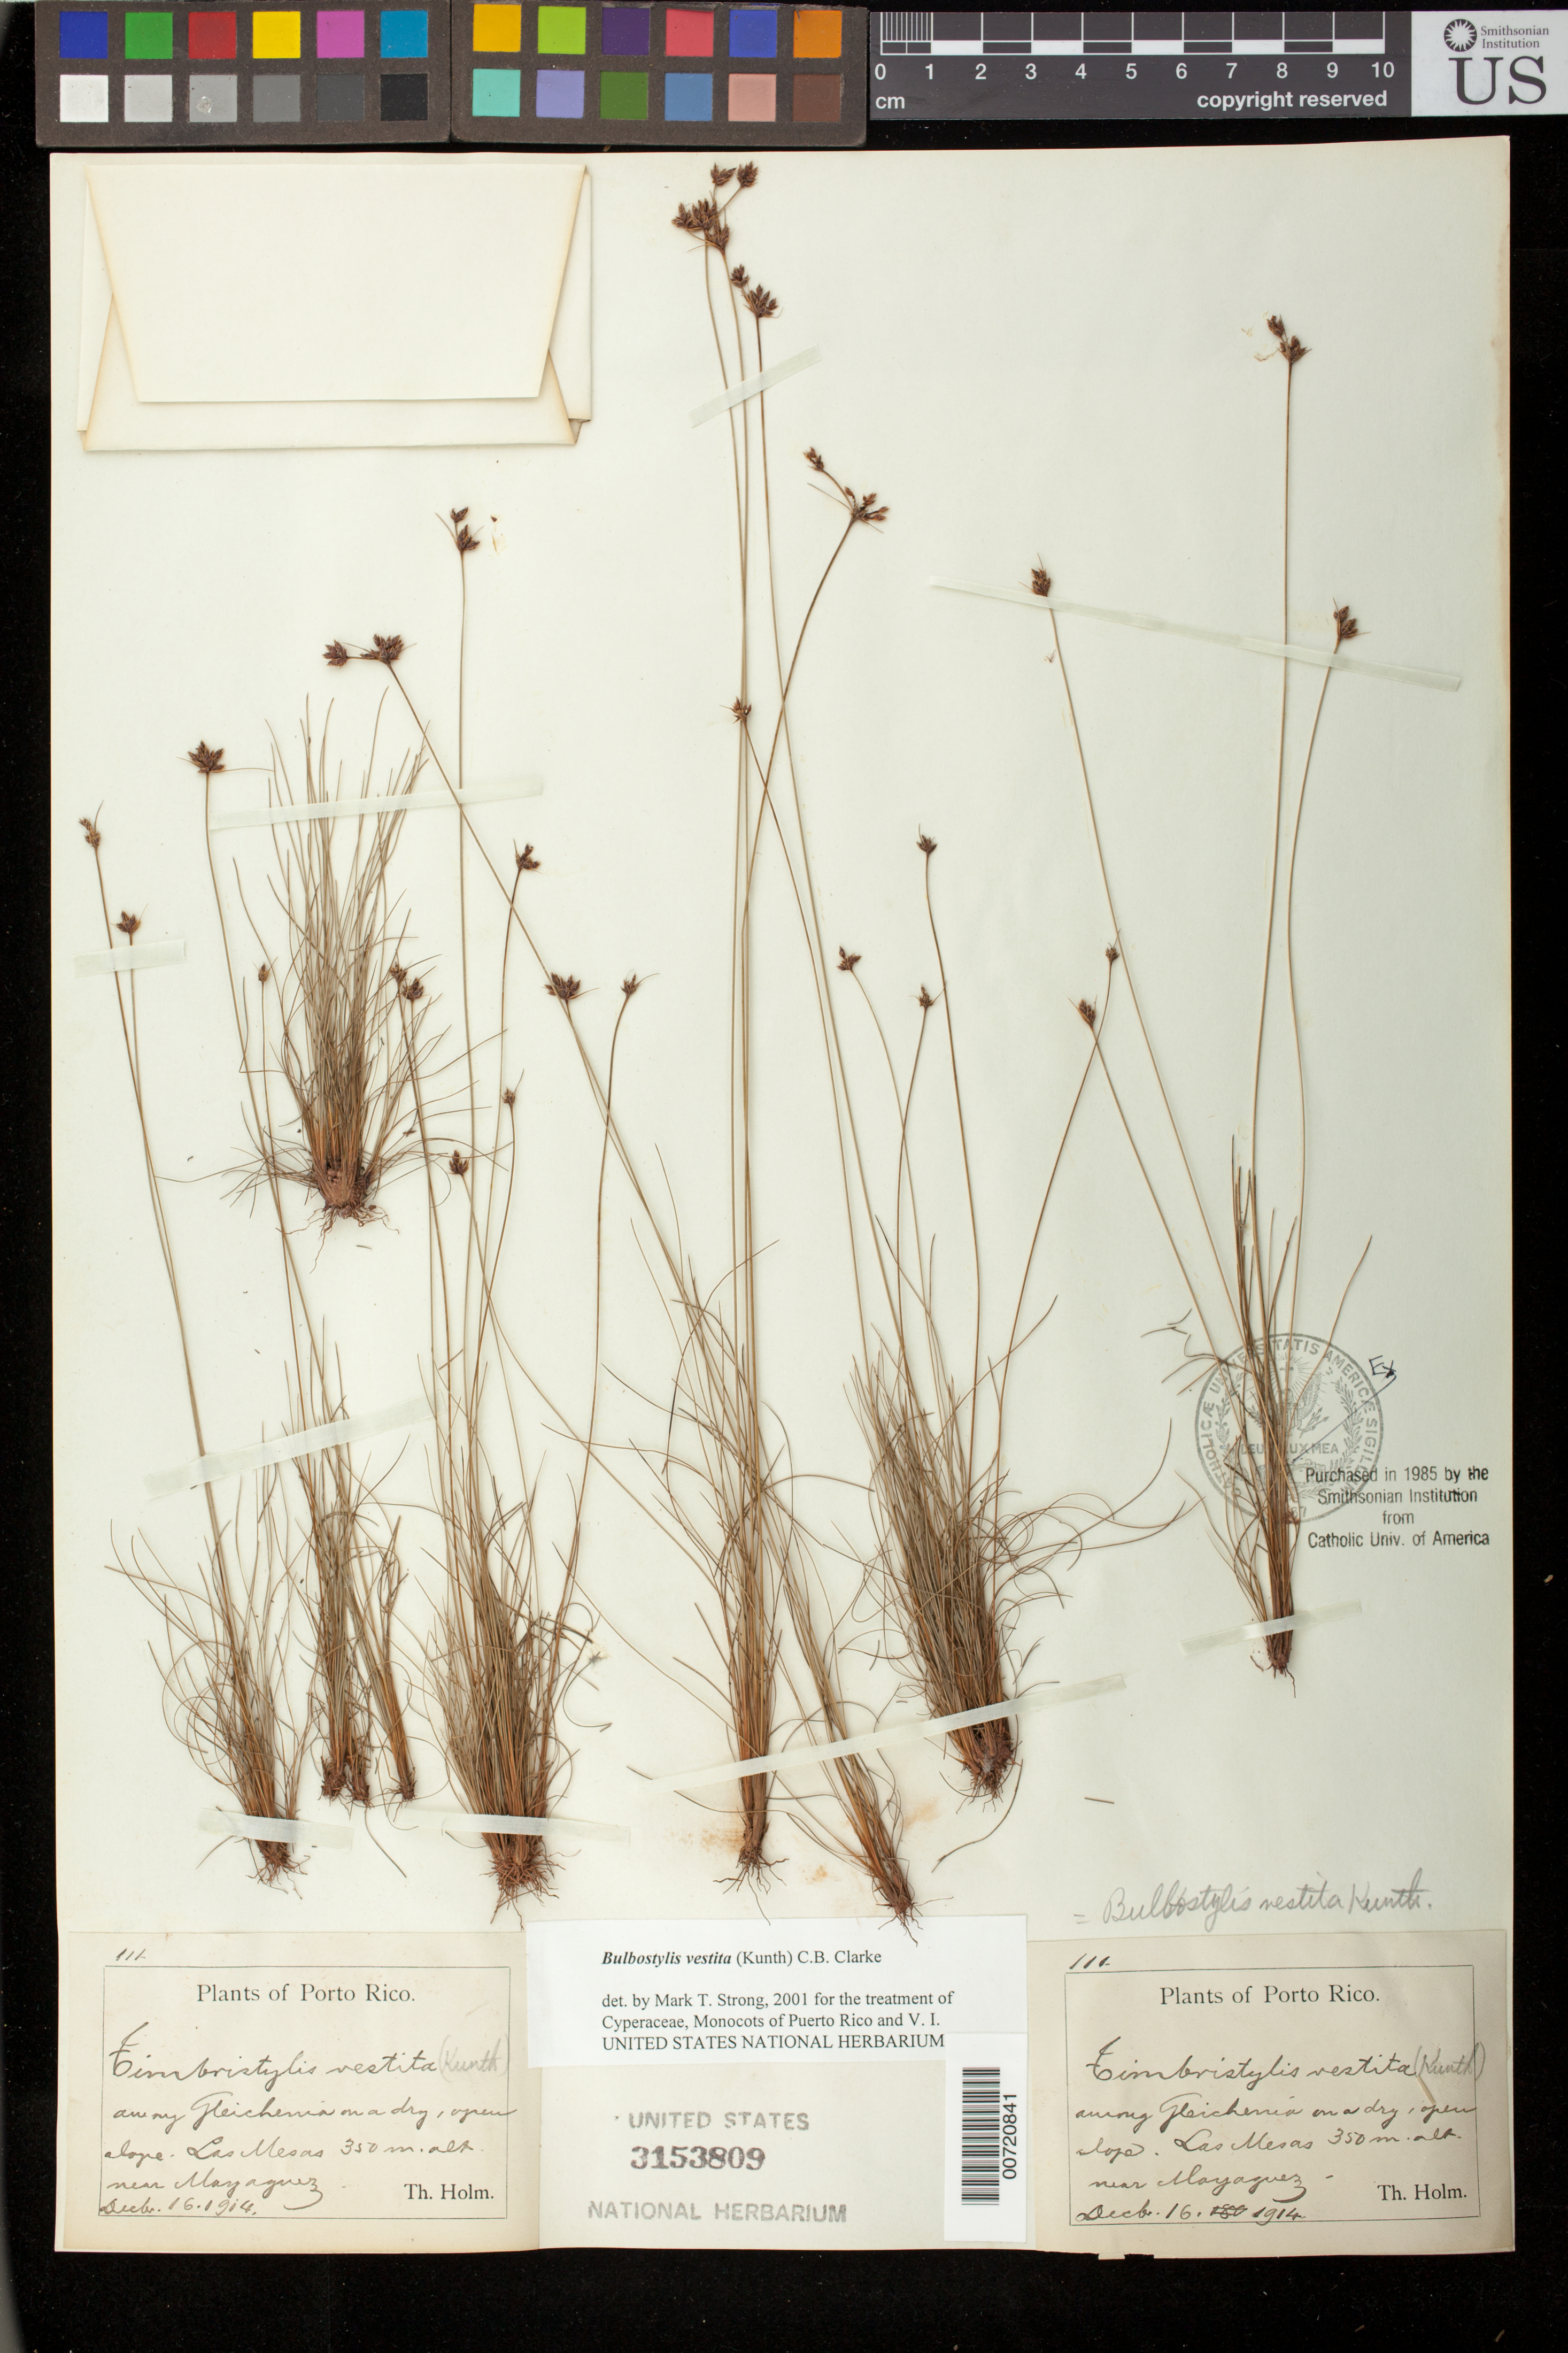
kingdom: Plantae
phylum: Tracheophyta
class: Liliopsida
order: Poales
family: Cyperaceae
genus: Bulbostylis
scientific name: Bulbostylis vestita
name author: (Kunth) C.B. Clarke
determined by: Strong, M. T., (US), Smithsonian Institution - National Museum of Natural History (UNITED STATES)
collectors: T. Holm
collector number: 111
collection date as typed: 16 Dec 1914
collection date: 1914-12-16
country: Puerto Rico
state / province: Mayagüez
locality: Las Mesas, near Mayagüez.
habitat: On a dry, open slope.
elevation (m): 350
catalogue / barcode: US 3153809